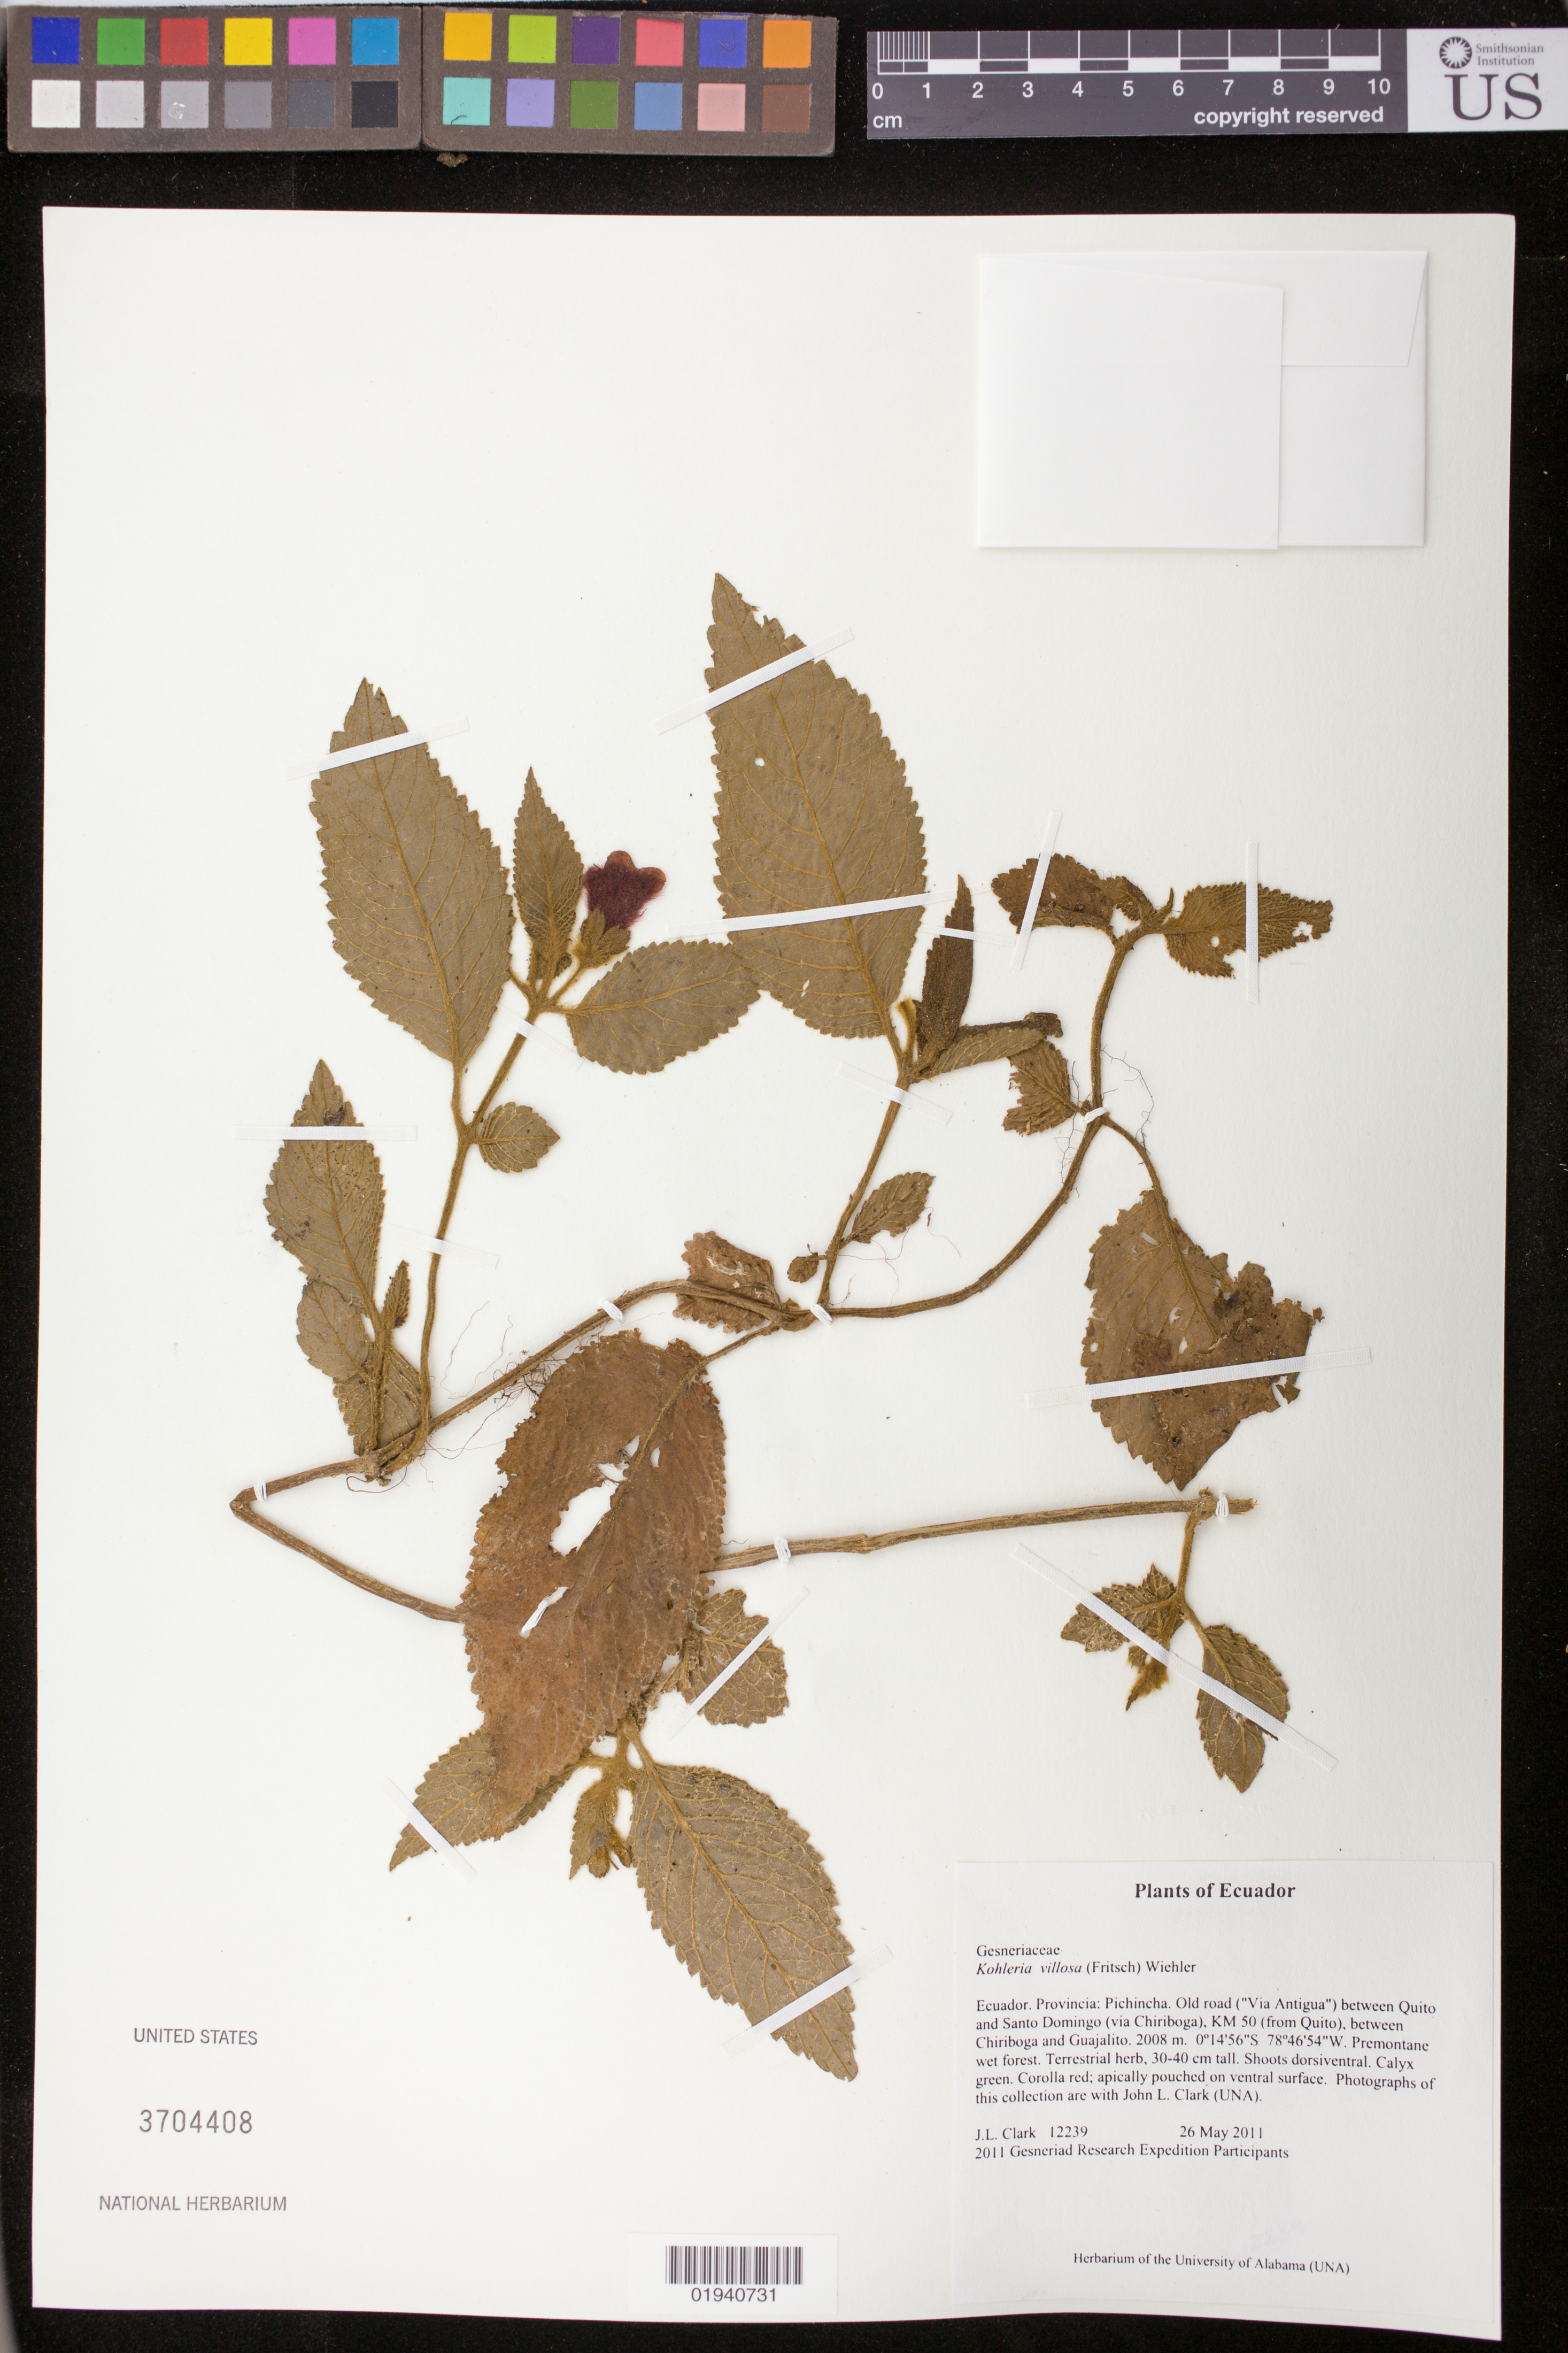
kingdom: Plantae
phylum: Tracheophyta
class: Magnoliopsida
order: Lamiales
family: Gesneriaceae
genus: Kohleria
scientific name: Kohleria villosa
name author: (Fritsch) Wiehler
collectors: J. L. Clark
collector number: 12239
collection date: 2011-05-26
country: Ecuador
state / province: Pichincha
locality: Ecuador. Provincia: Pichincha. Old road ("Via Antigua") between Quito and Santo Domingo (via Chiriboga), KM 50 (from Quito), between Chiriboda and Guajalito.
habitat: Premontane wet forest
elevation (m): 2008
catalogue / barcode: US 3704408